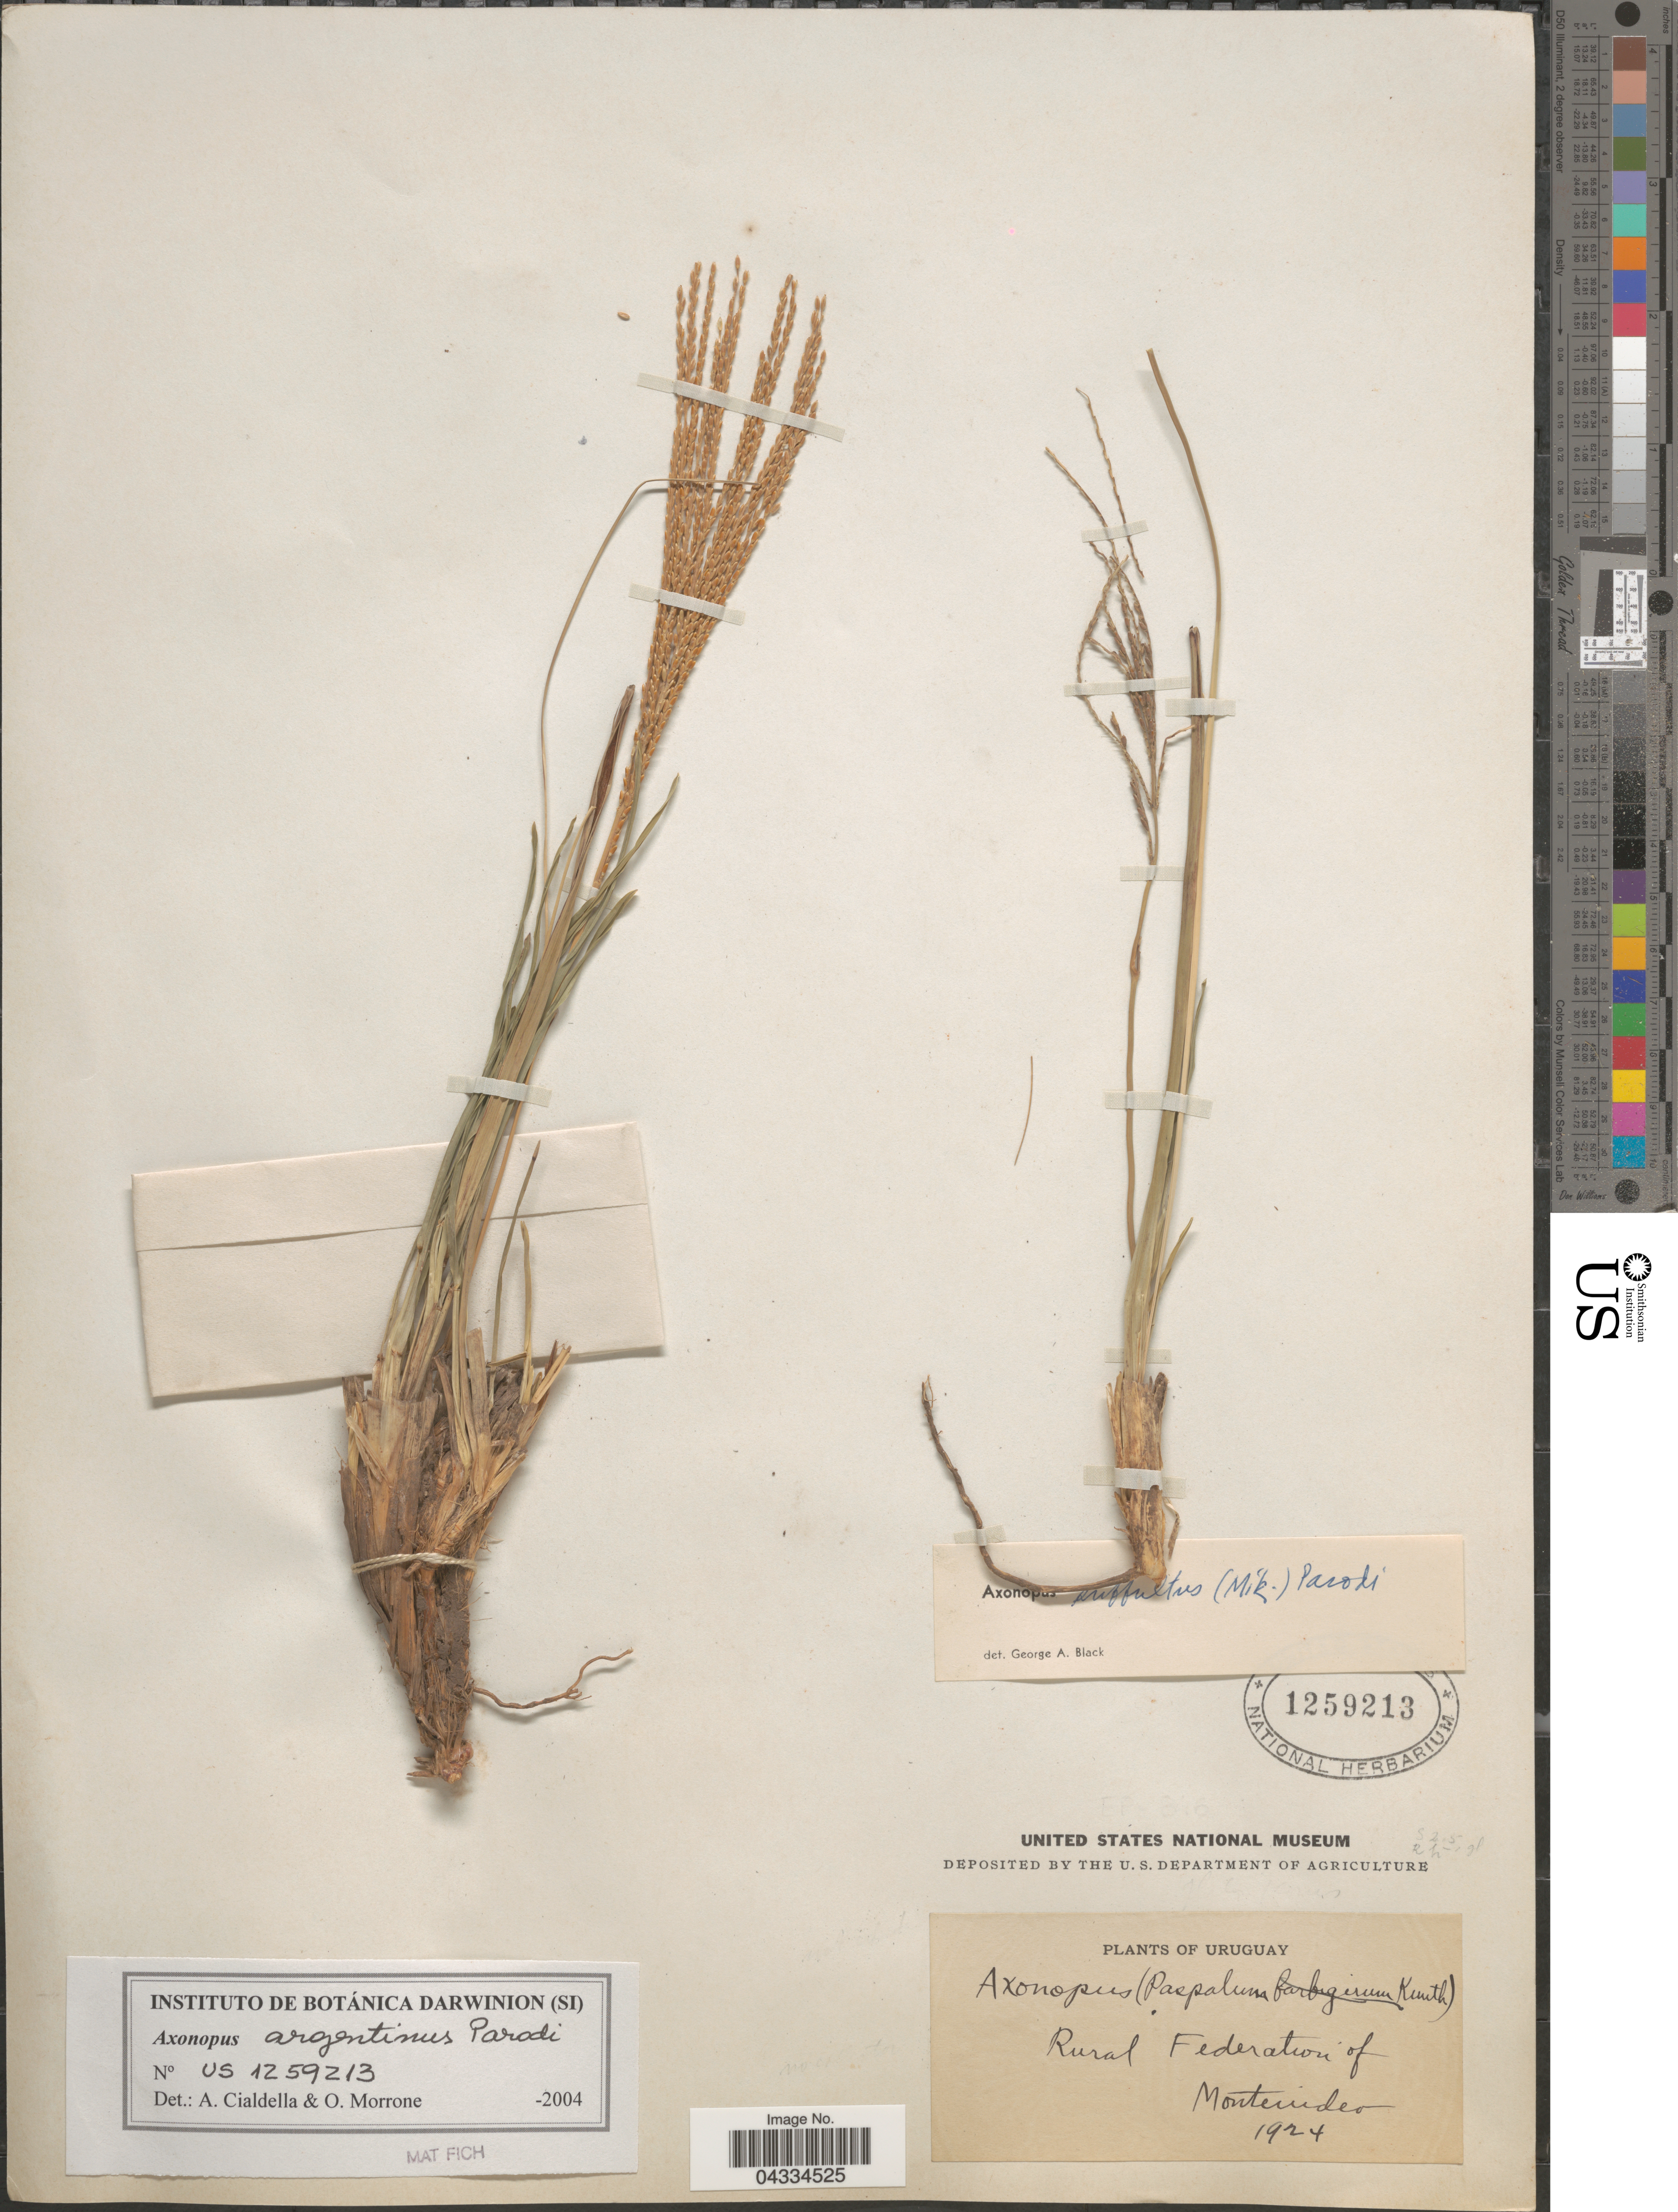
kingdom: Plantae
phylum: Tracheophyta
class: Liliopsida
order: Poales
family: Poaceae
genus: Axonopus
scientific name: Axonopus argentinus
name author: Parodi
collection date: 1924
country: Uruguay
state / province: Montevideo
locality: Rural Federation of Montevideo.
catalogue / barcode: US 1259213